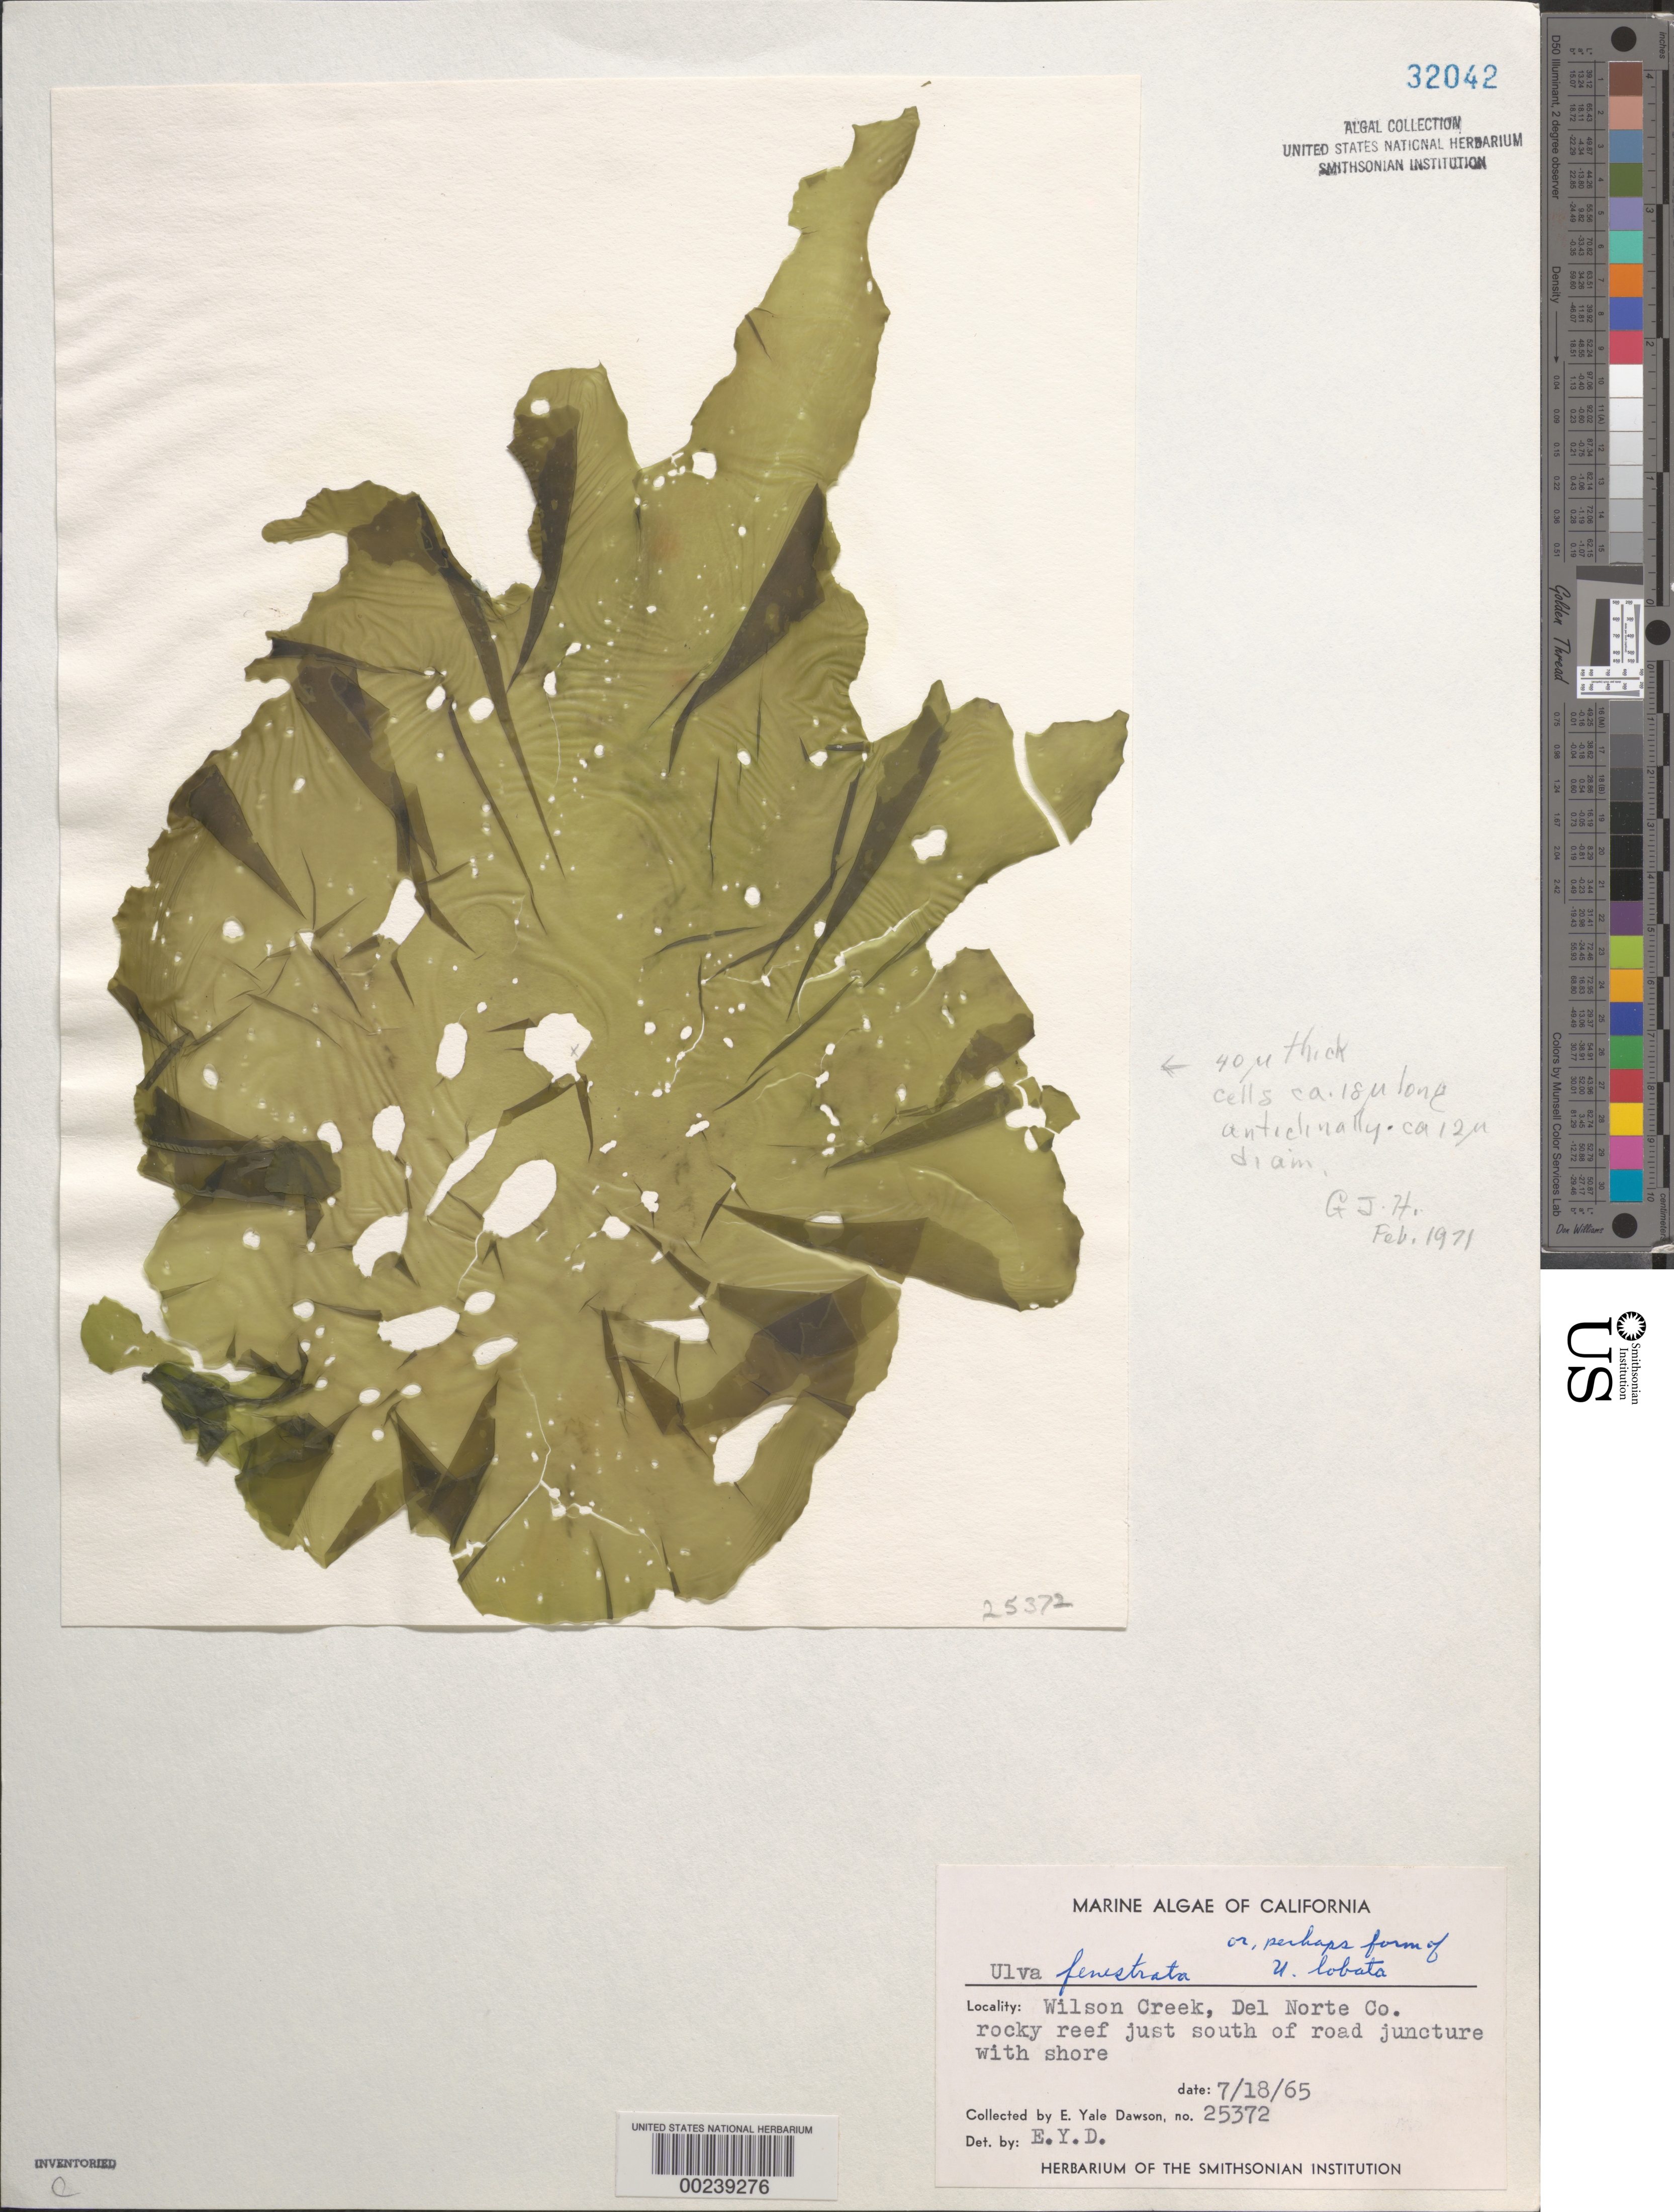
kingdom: Plantae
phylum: Chlorophyta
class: Ulvophyceae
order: Ulvales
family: Ulvaceae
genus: Ulva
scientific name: Ulva fenestrata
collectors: E. Y. Dawson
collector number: EYD 25372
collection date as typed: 18 Jul 1965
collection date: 1965-07-18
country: United States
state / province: California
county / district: Del Norte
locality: Wilson Creek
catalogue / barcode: US 32042